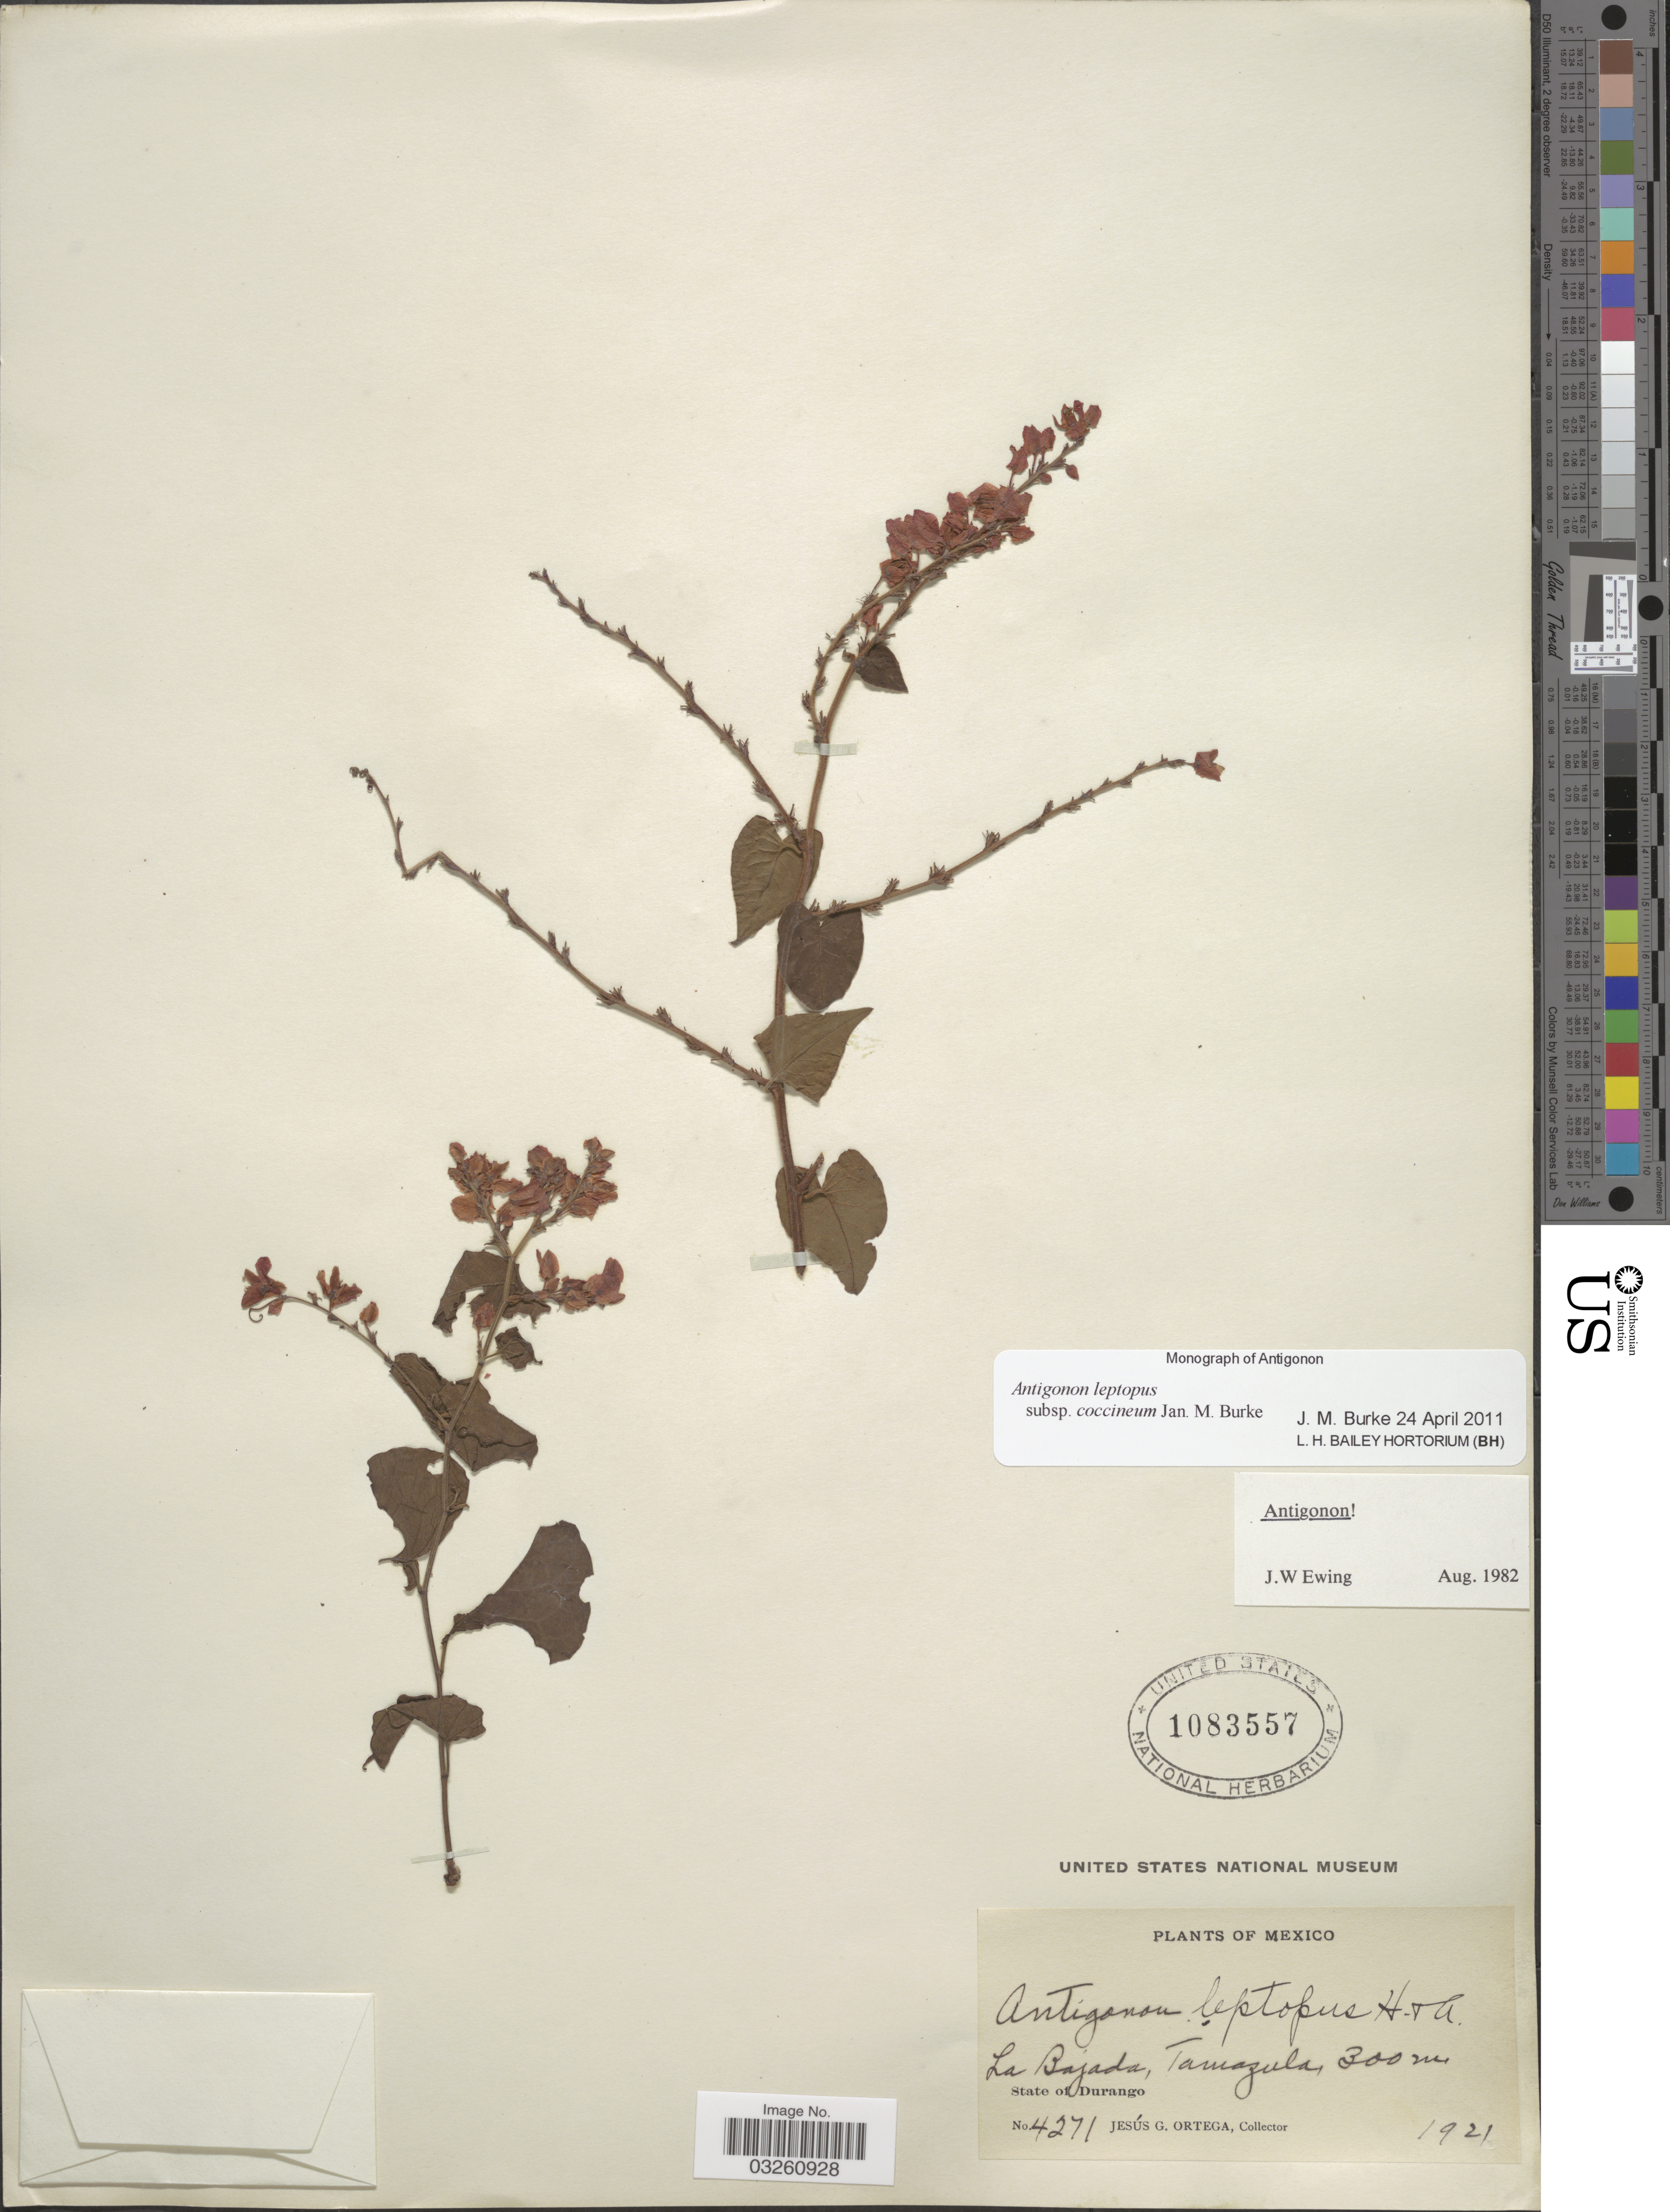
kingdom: Plantae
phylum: Tracheophyta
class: Magnoliopsida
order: Caryophyllales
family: Polygonaceae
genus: Antigonon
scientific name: Antigonon leptopus subsp. coccineum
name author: Jan.M. Burke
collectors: J. Ortega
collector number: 4271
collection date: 1921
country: Mexico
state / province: Durango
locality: La Bajada, Tamazula.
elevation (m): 300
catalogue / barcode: US 1083557